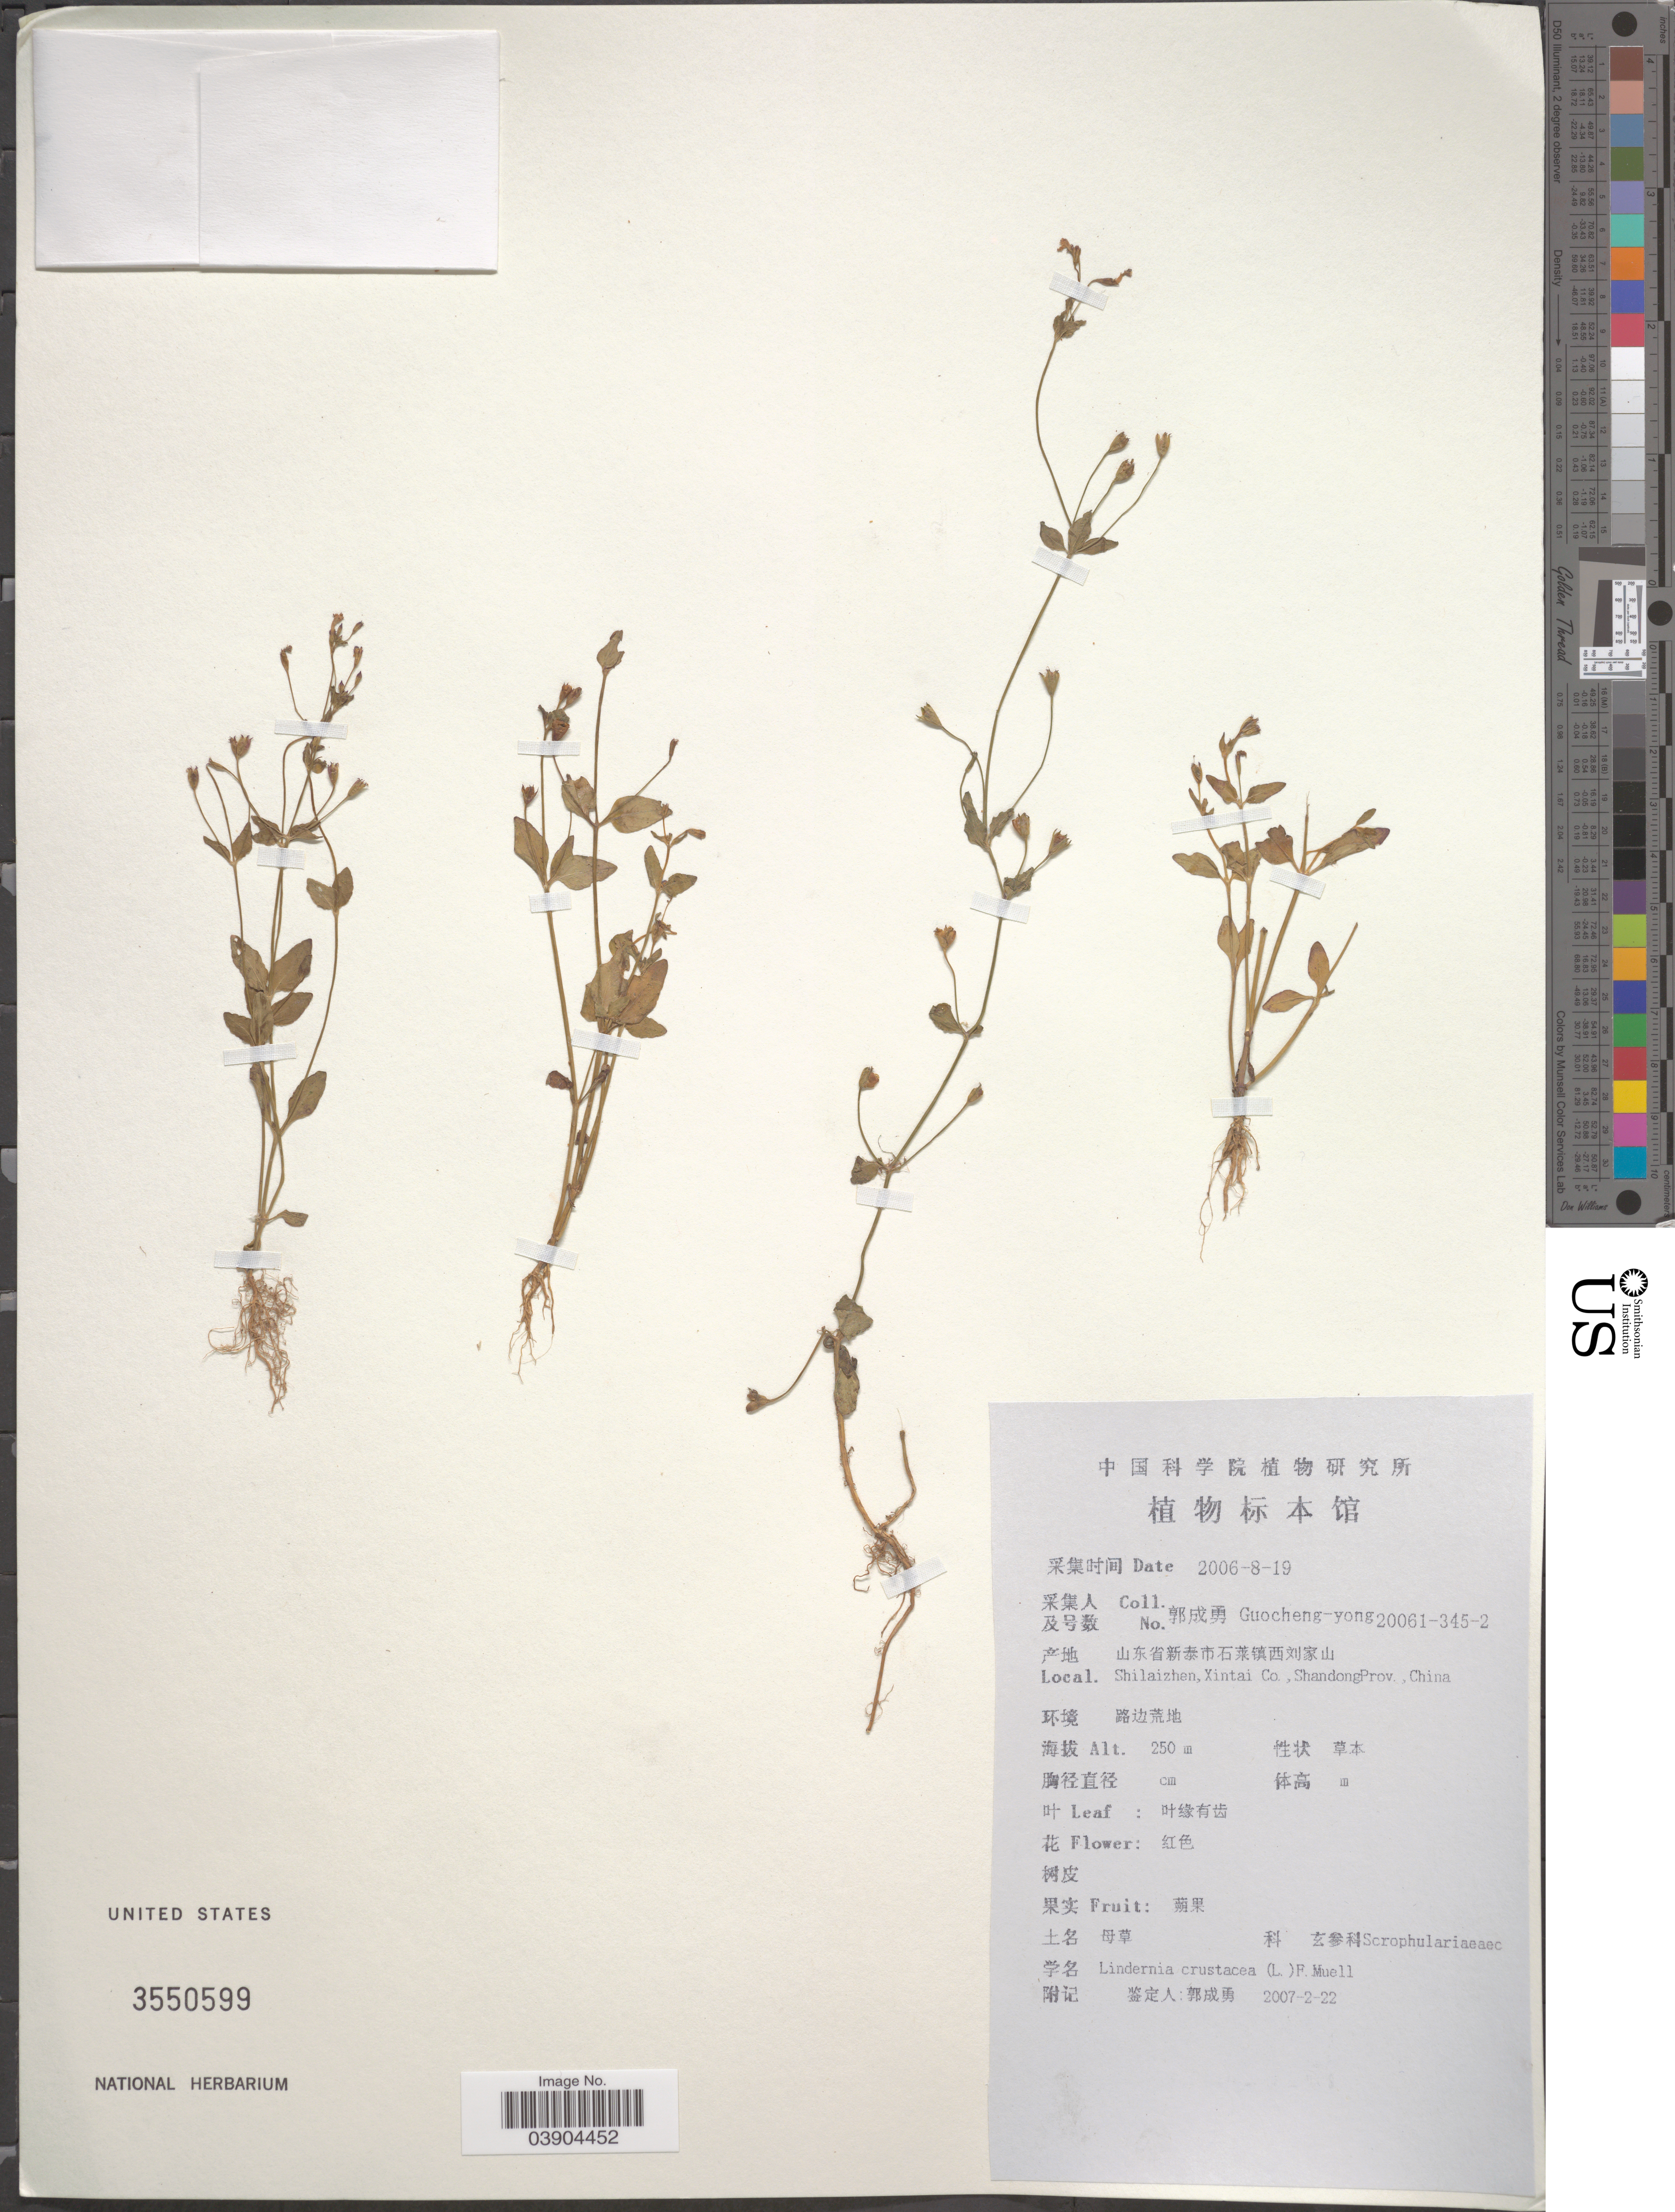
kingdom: Plantae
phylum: Tracheophyta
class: Magnoliopsida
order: Lamiales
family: Linderniaceae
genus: Lindernia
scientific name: Lindernia crustacea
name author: (L.) F. Muell.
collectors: Guo cheng-yong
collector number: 20061-345-2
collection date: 2006-08-19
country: China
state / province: Shandong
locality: Shilaizhen, Xintai Co.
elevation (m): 250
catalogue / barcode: US 3550599